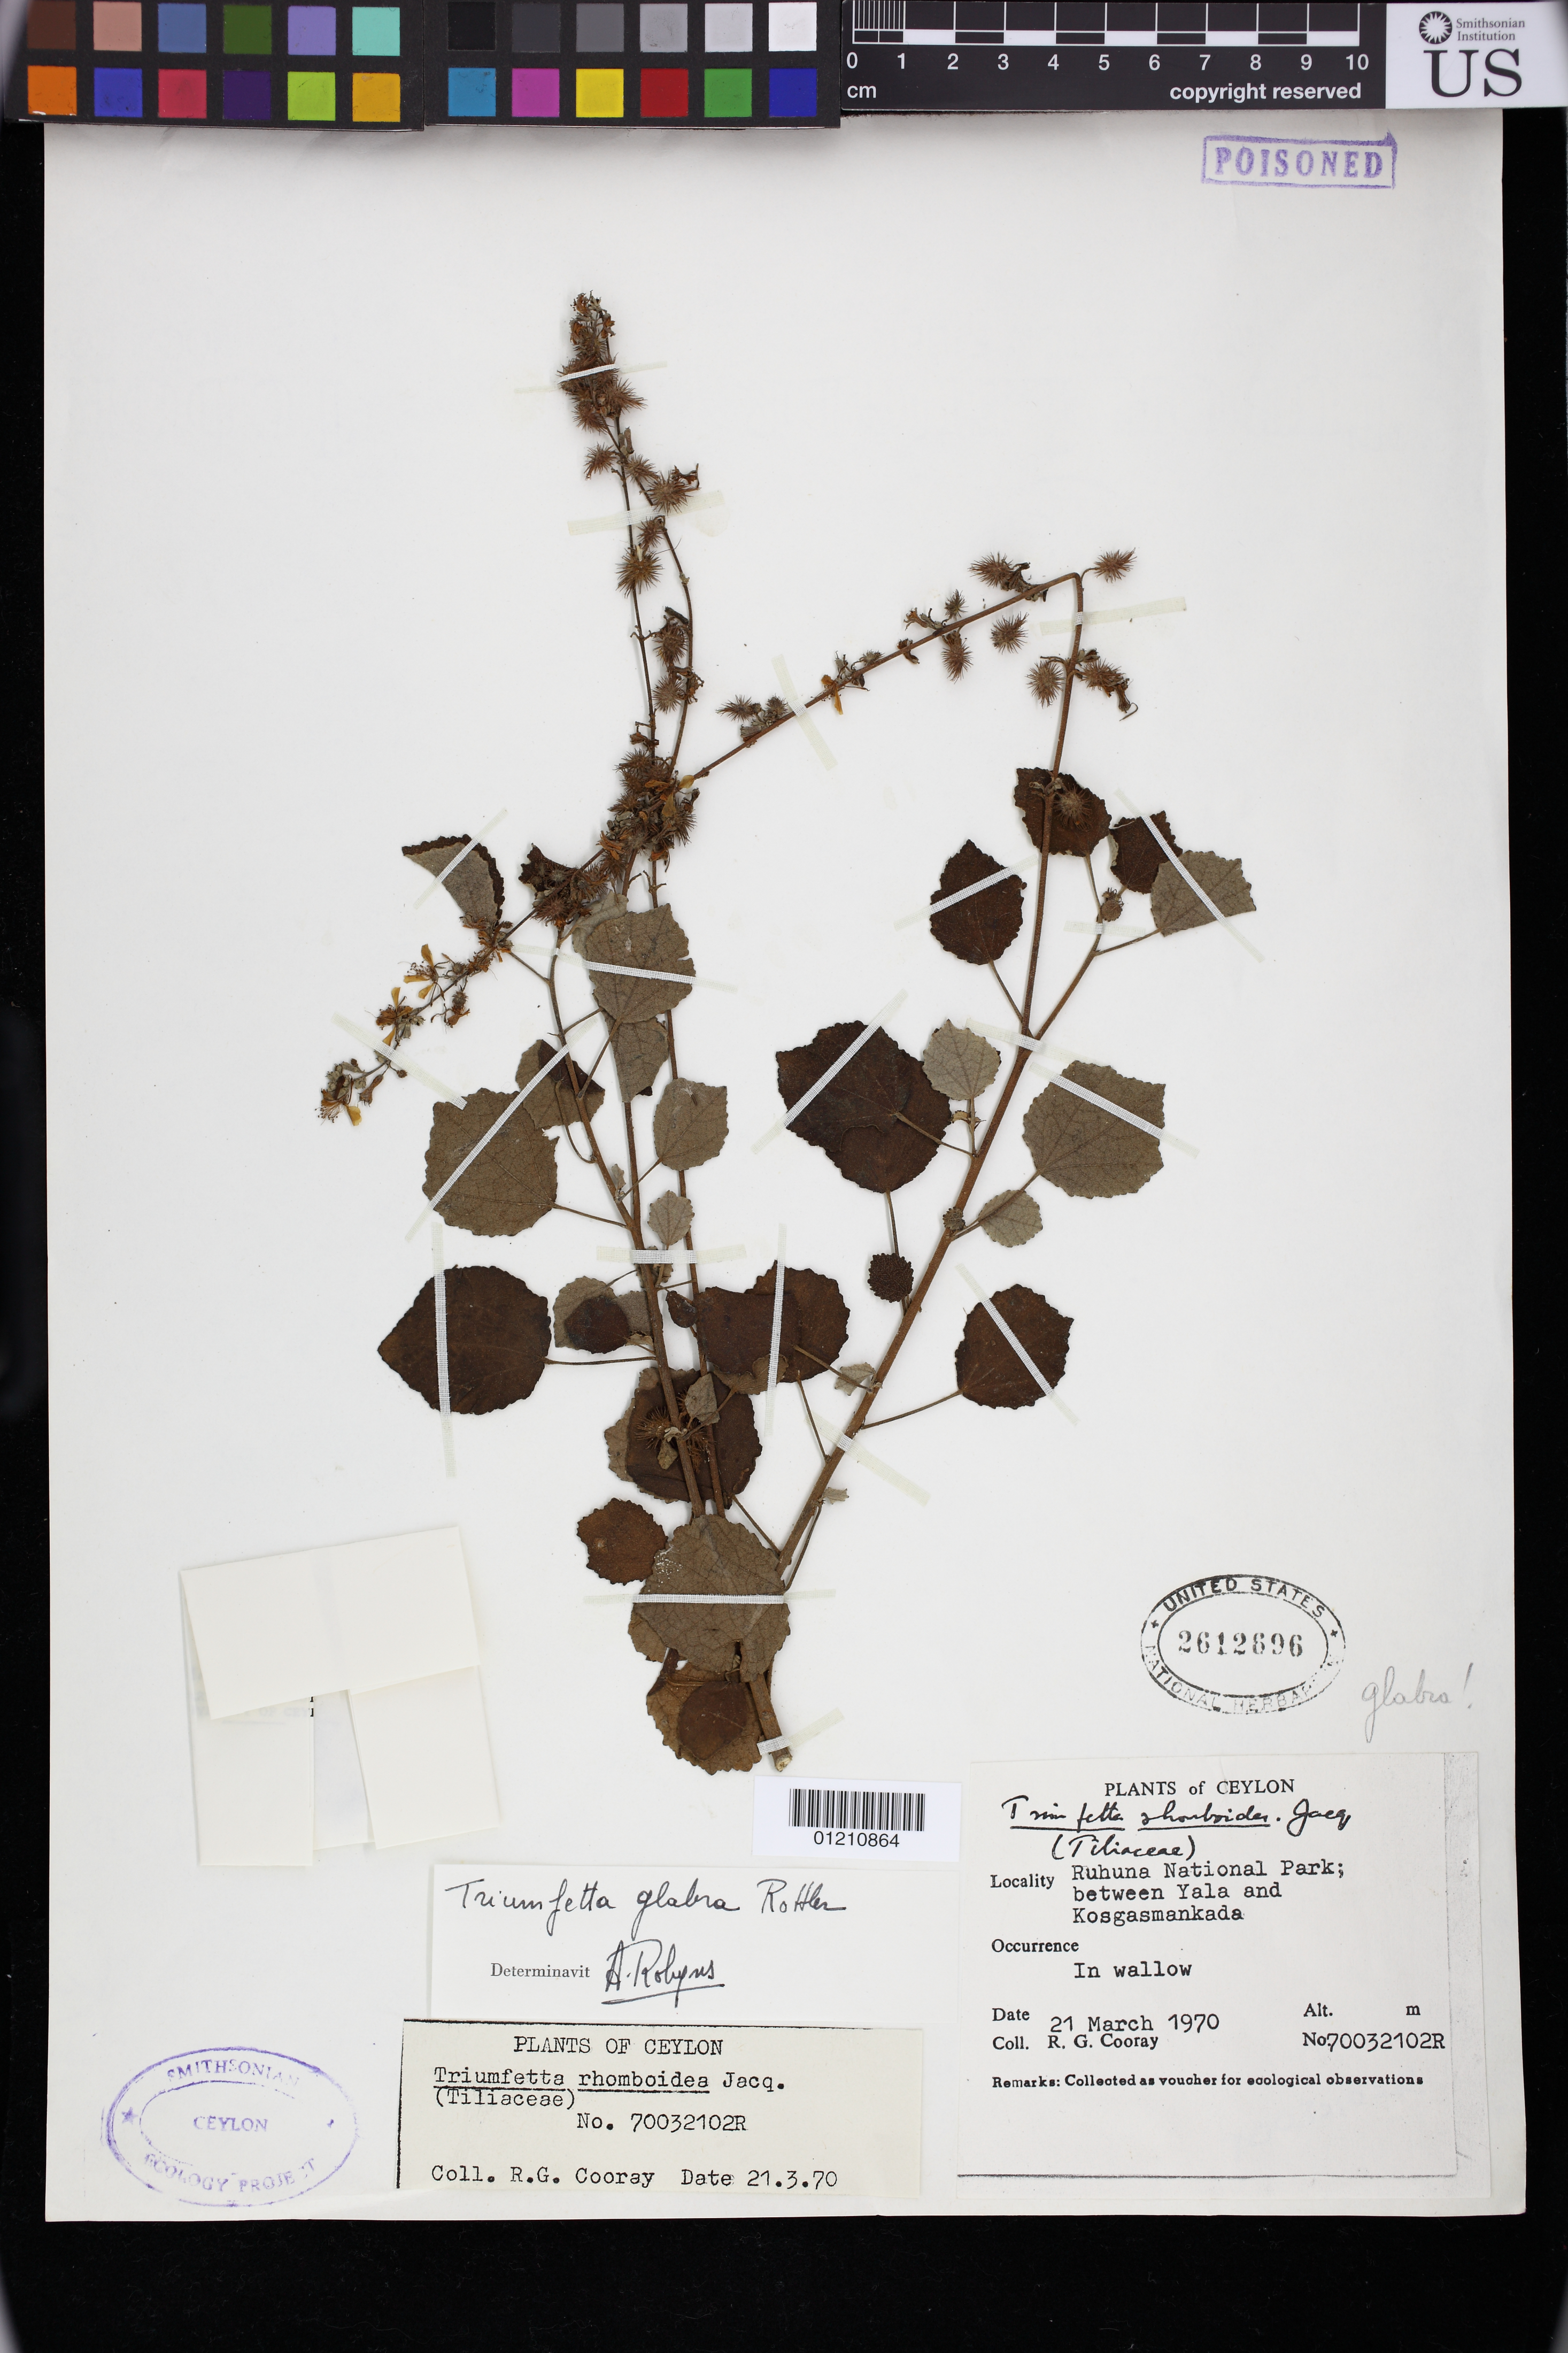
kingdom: Plantae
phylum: Tracheophyta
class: Magnoliopsida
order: Malvales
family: Malvaceae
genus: Triumfetta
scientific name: Triumfetta glabra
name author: I.M. Johnst.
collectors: R. Cooray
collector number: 70032102R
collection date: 1970-03-21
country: Sri Lanka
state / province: Southern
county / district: Hambantota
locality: Ruhuna National Park; between Yala and Kosgasmankada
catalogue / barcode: US 2612696